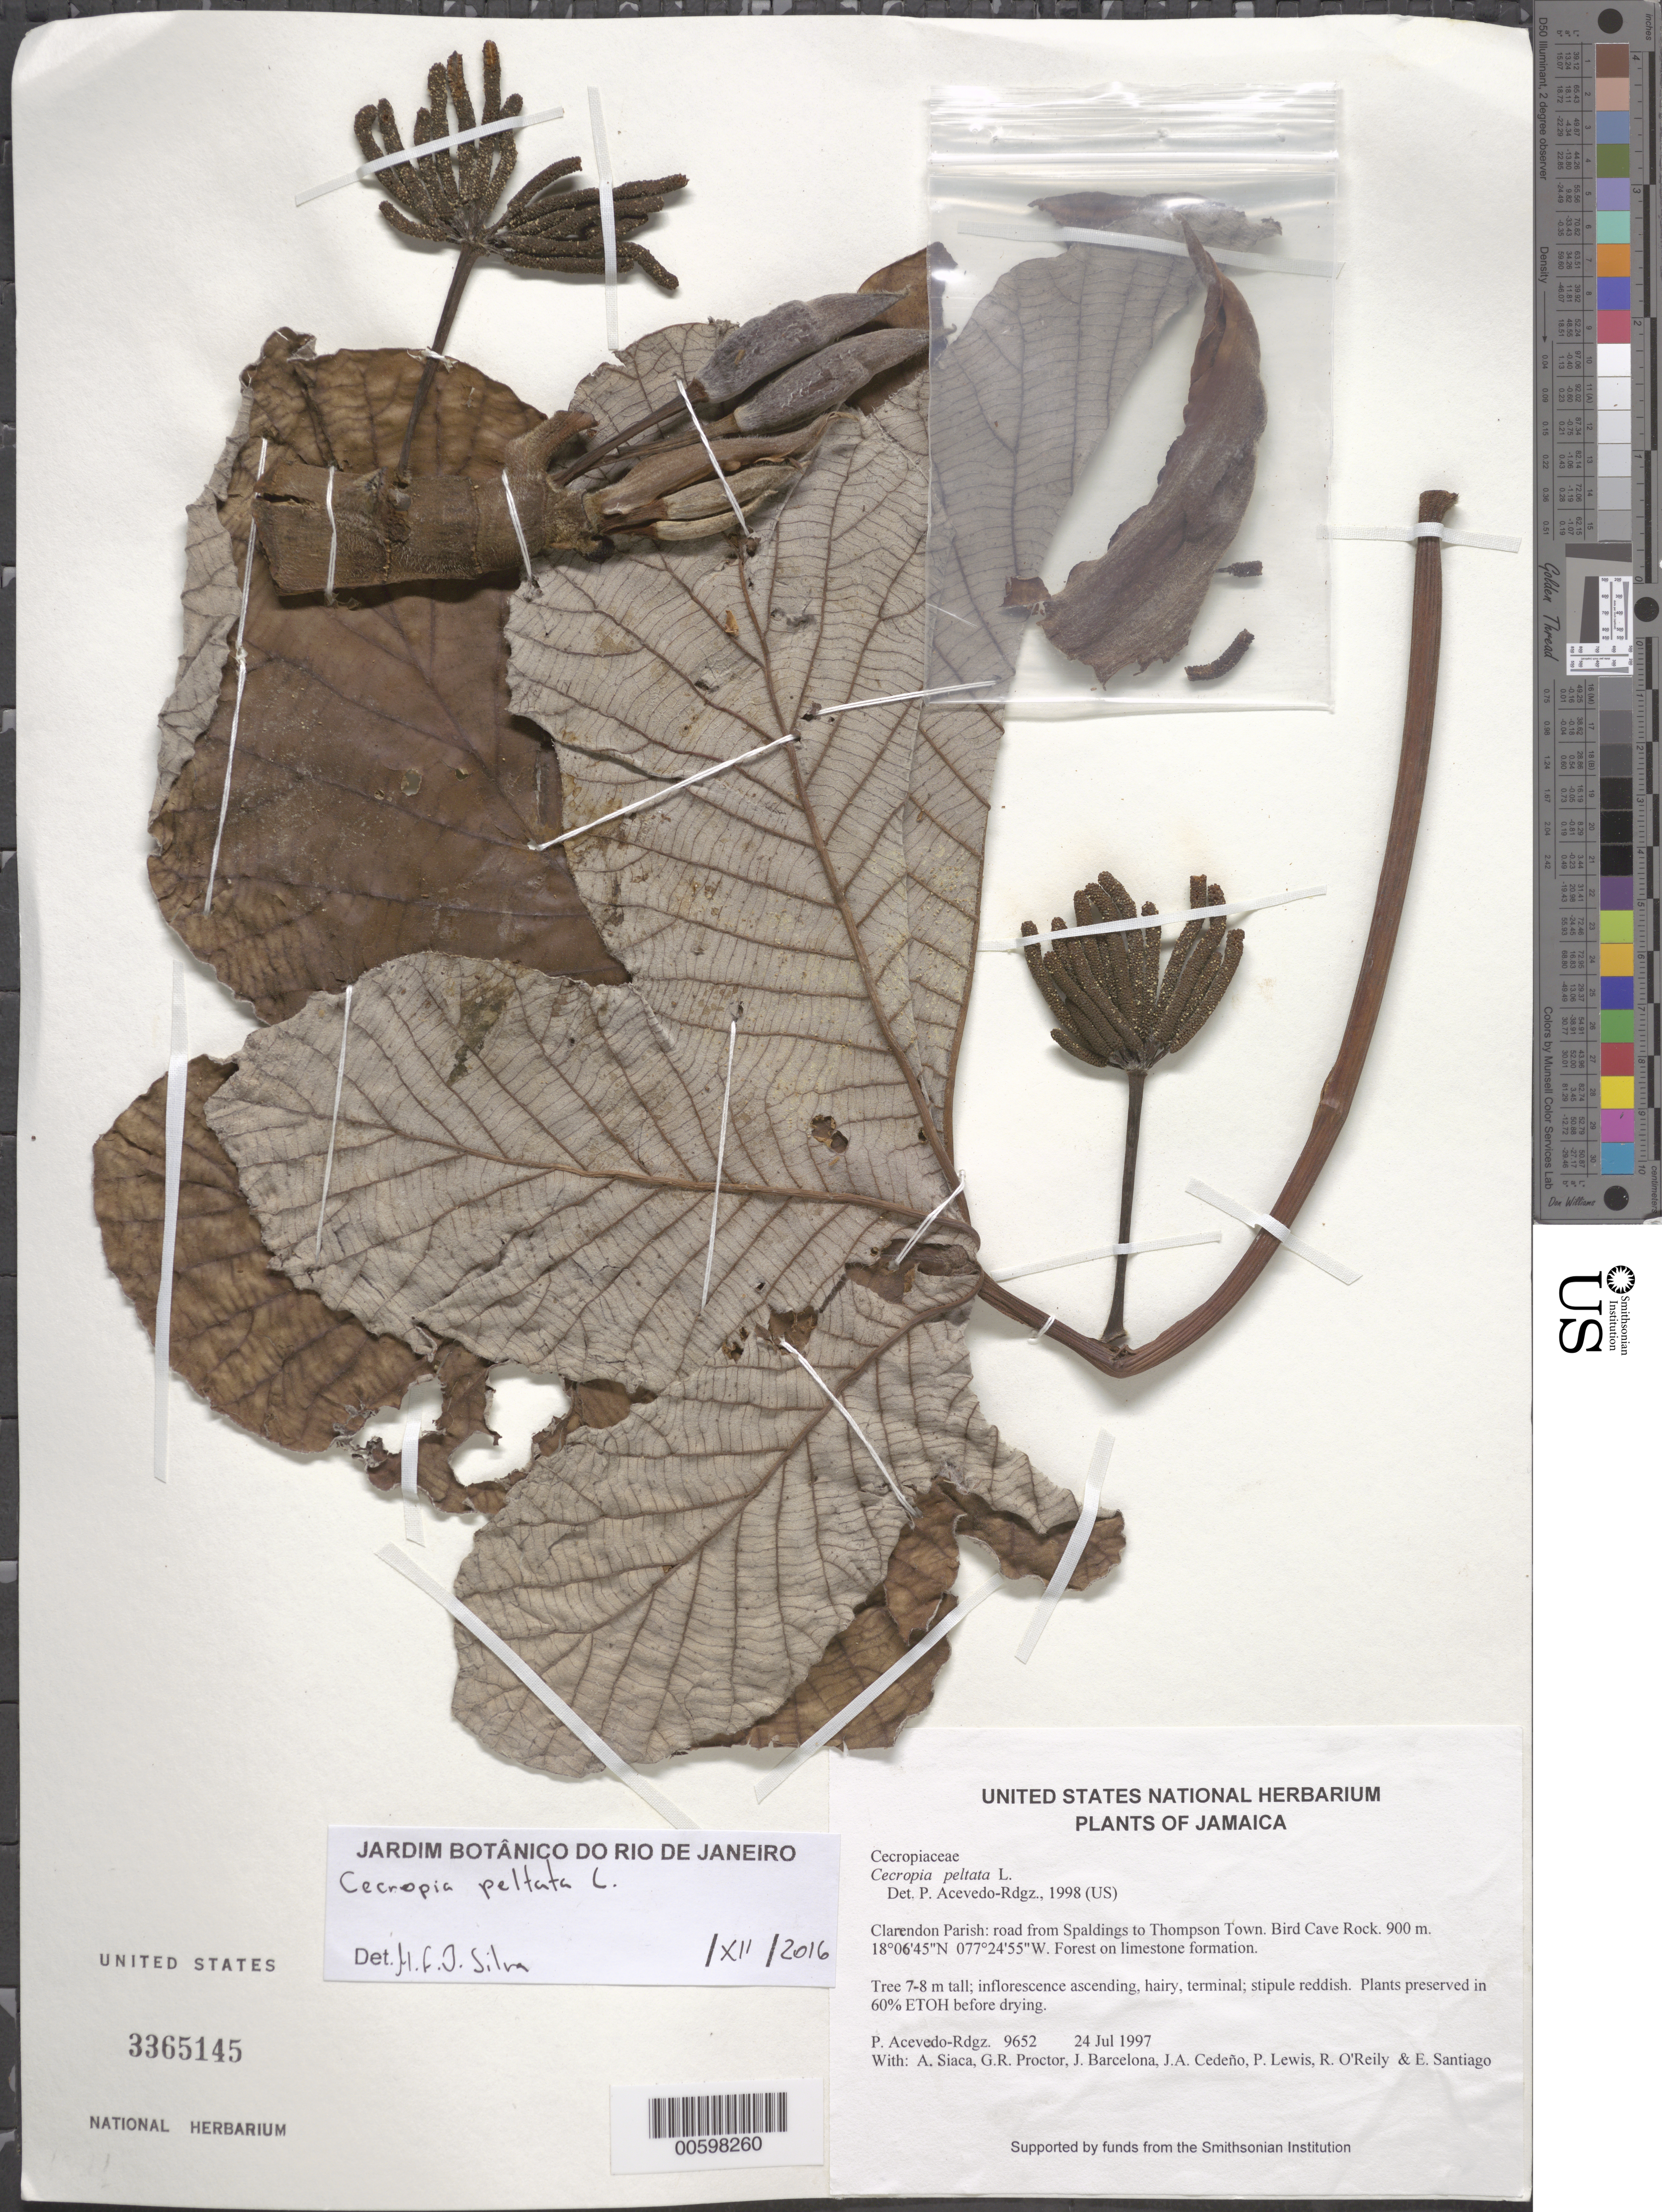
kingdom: Plantae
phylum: Tracheophyta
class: Magnoliopsida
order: Rosales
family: Urticaceae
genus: Cecropia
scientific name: Cecropia peltata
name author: L.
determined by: Acevedo-Rodríguez, P., (BOT), Smithsonian Institution - National Museum of Natural History (UNITED STATES)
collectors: P. Acevedo-Rodr., A. Siaca, G. R. Proctor, J. Barcelona, J. A. Cedeño M., P. Lewis & R. O'Reilly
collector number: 9652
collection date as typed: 24 Jul 1997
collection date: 1997-07-24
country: Jamaica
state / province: Clarendon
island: Jamaica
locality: Clarendon Parish: road from Spaldings to Thompson Town. Bird Cave Rock.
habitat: Forest on limestone formation.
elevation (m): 900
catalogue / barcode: US 3365145